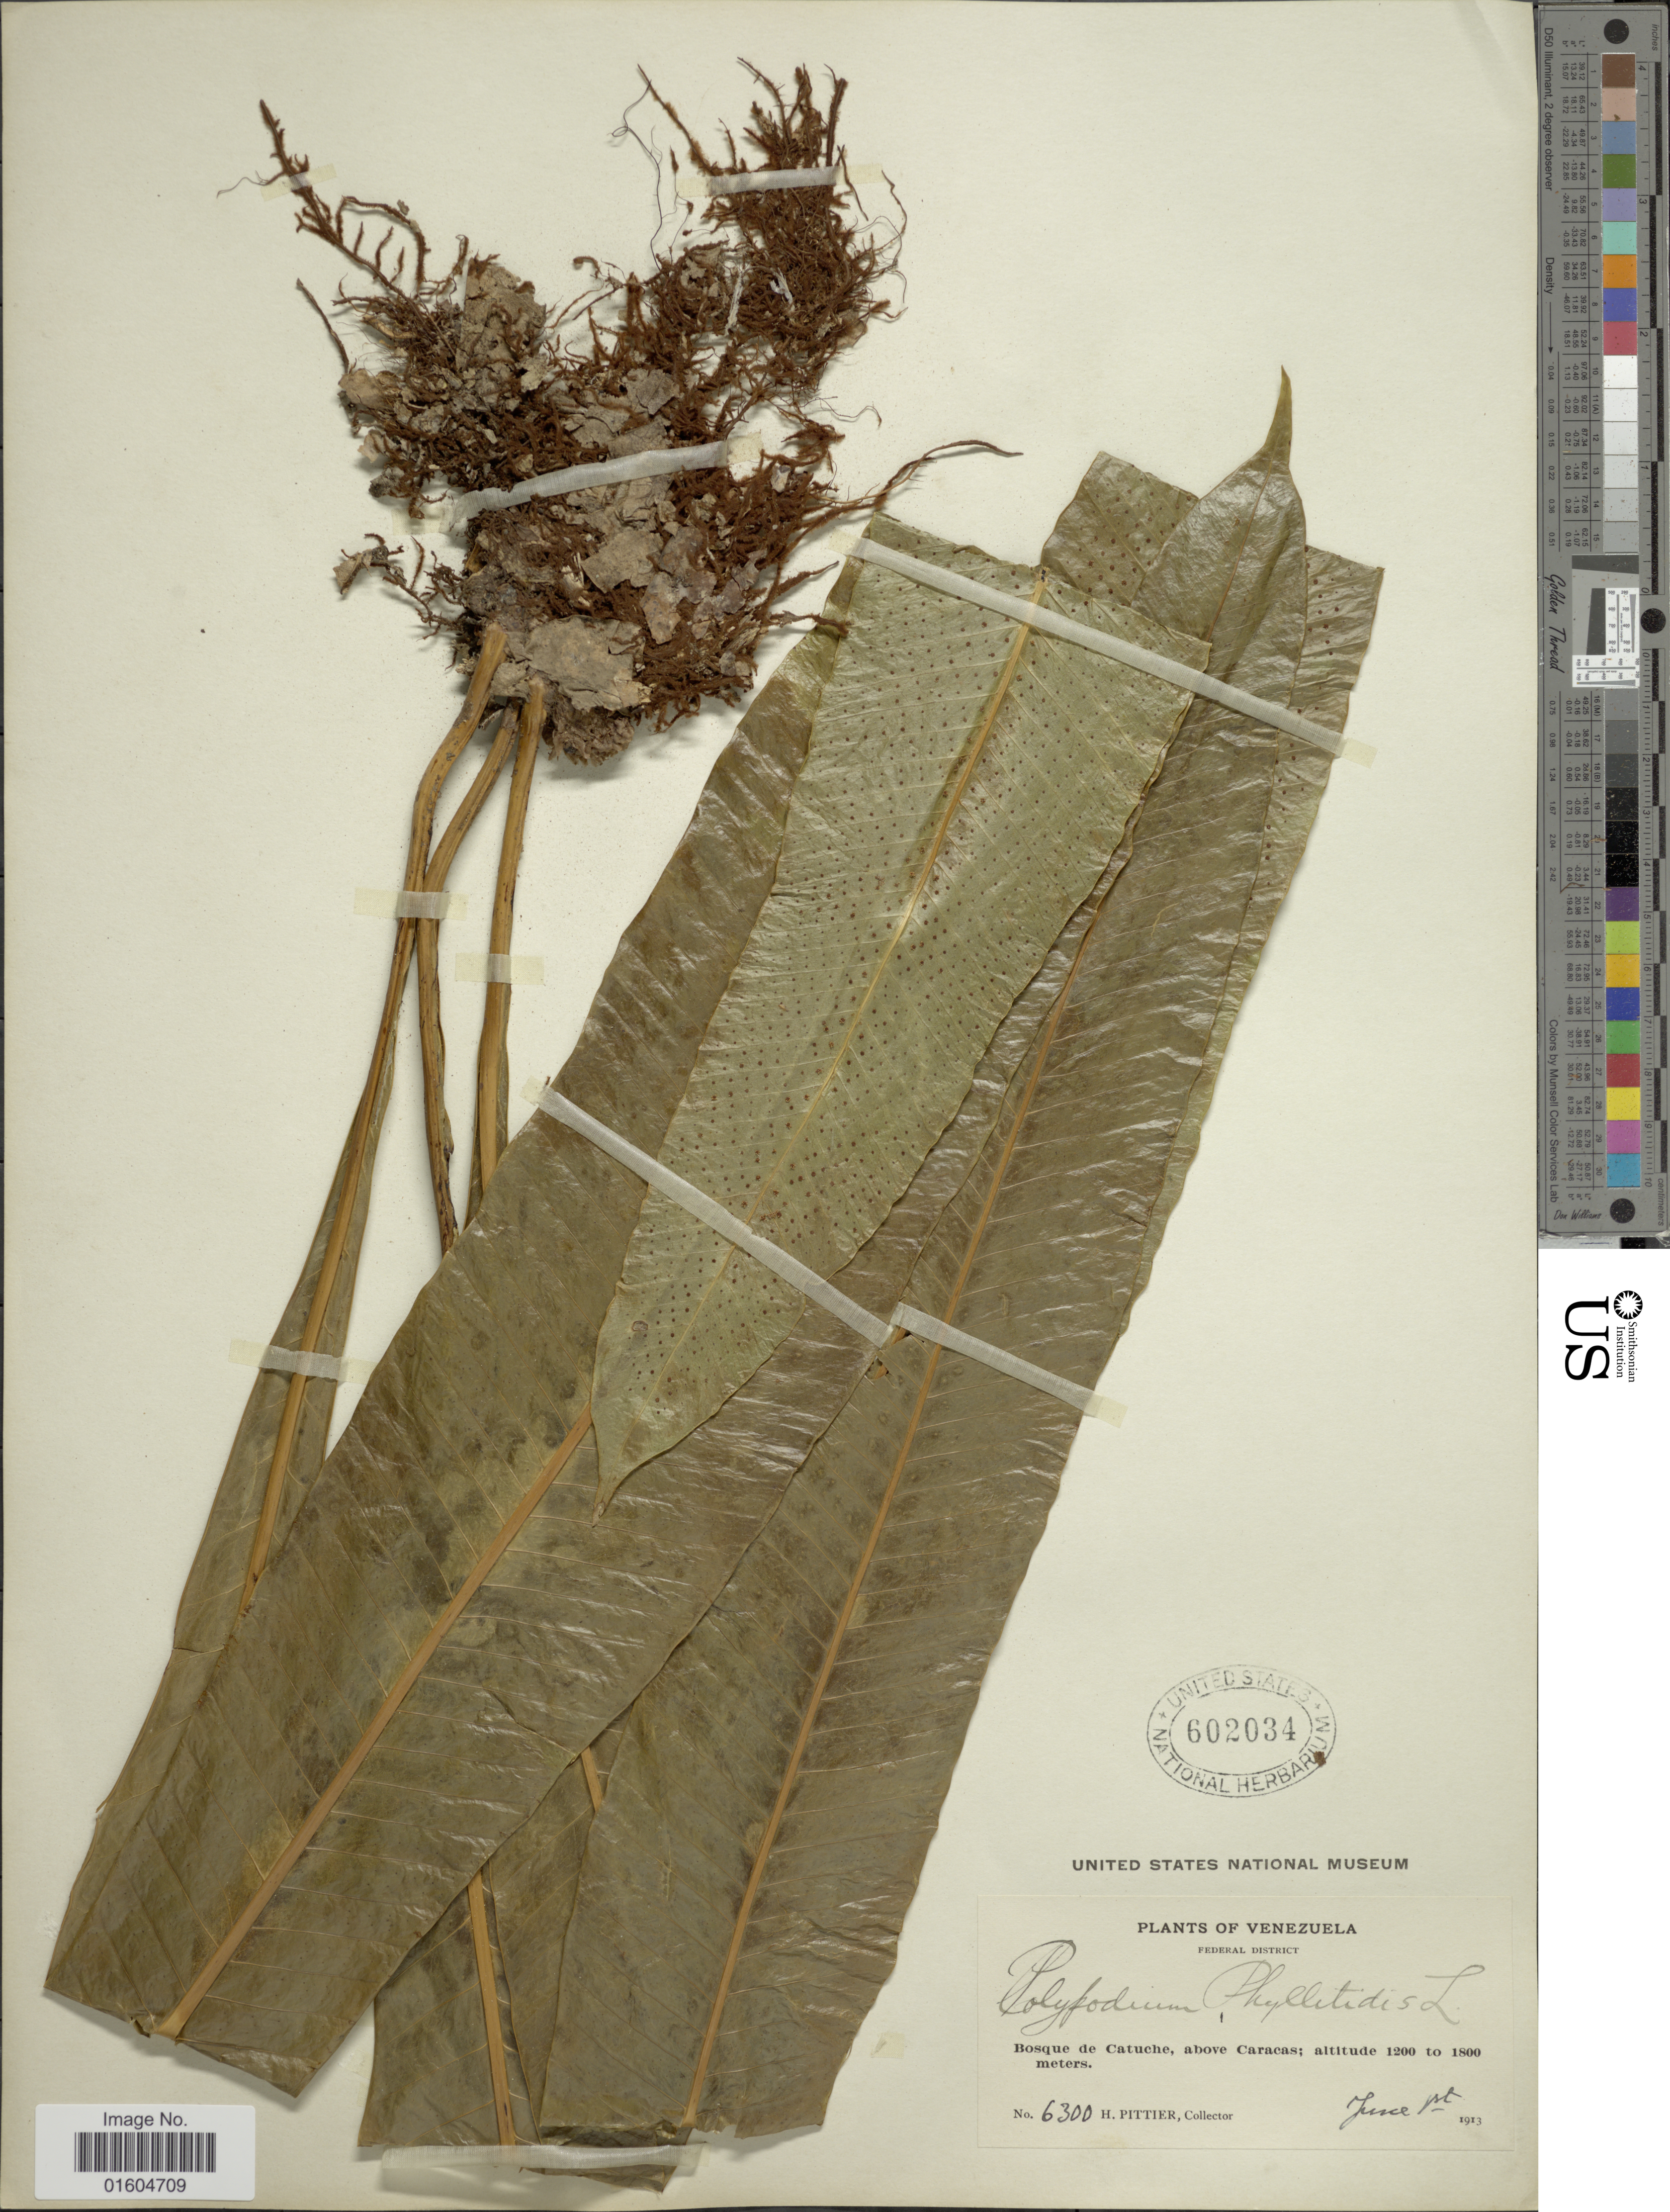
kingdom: Plantae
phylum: Tracheophyta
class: Polypodiopsida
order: Polypodiales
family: Polypodiaceae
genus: Campyloneurum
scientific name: Campyloneurum phyllitidis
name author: (L.) C. Presl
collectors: H. F. Pittier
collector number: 6300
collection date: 1913-06-01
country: Venezuela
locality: Venezuela, Federal District, Bosque de Catuche, above Caracas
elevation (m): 1200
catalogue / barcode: US 602034